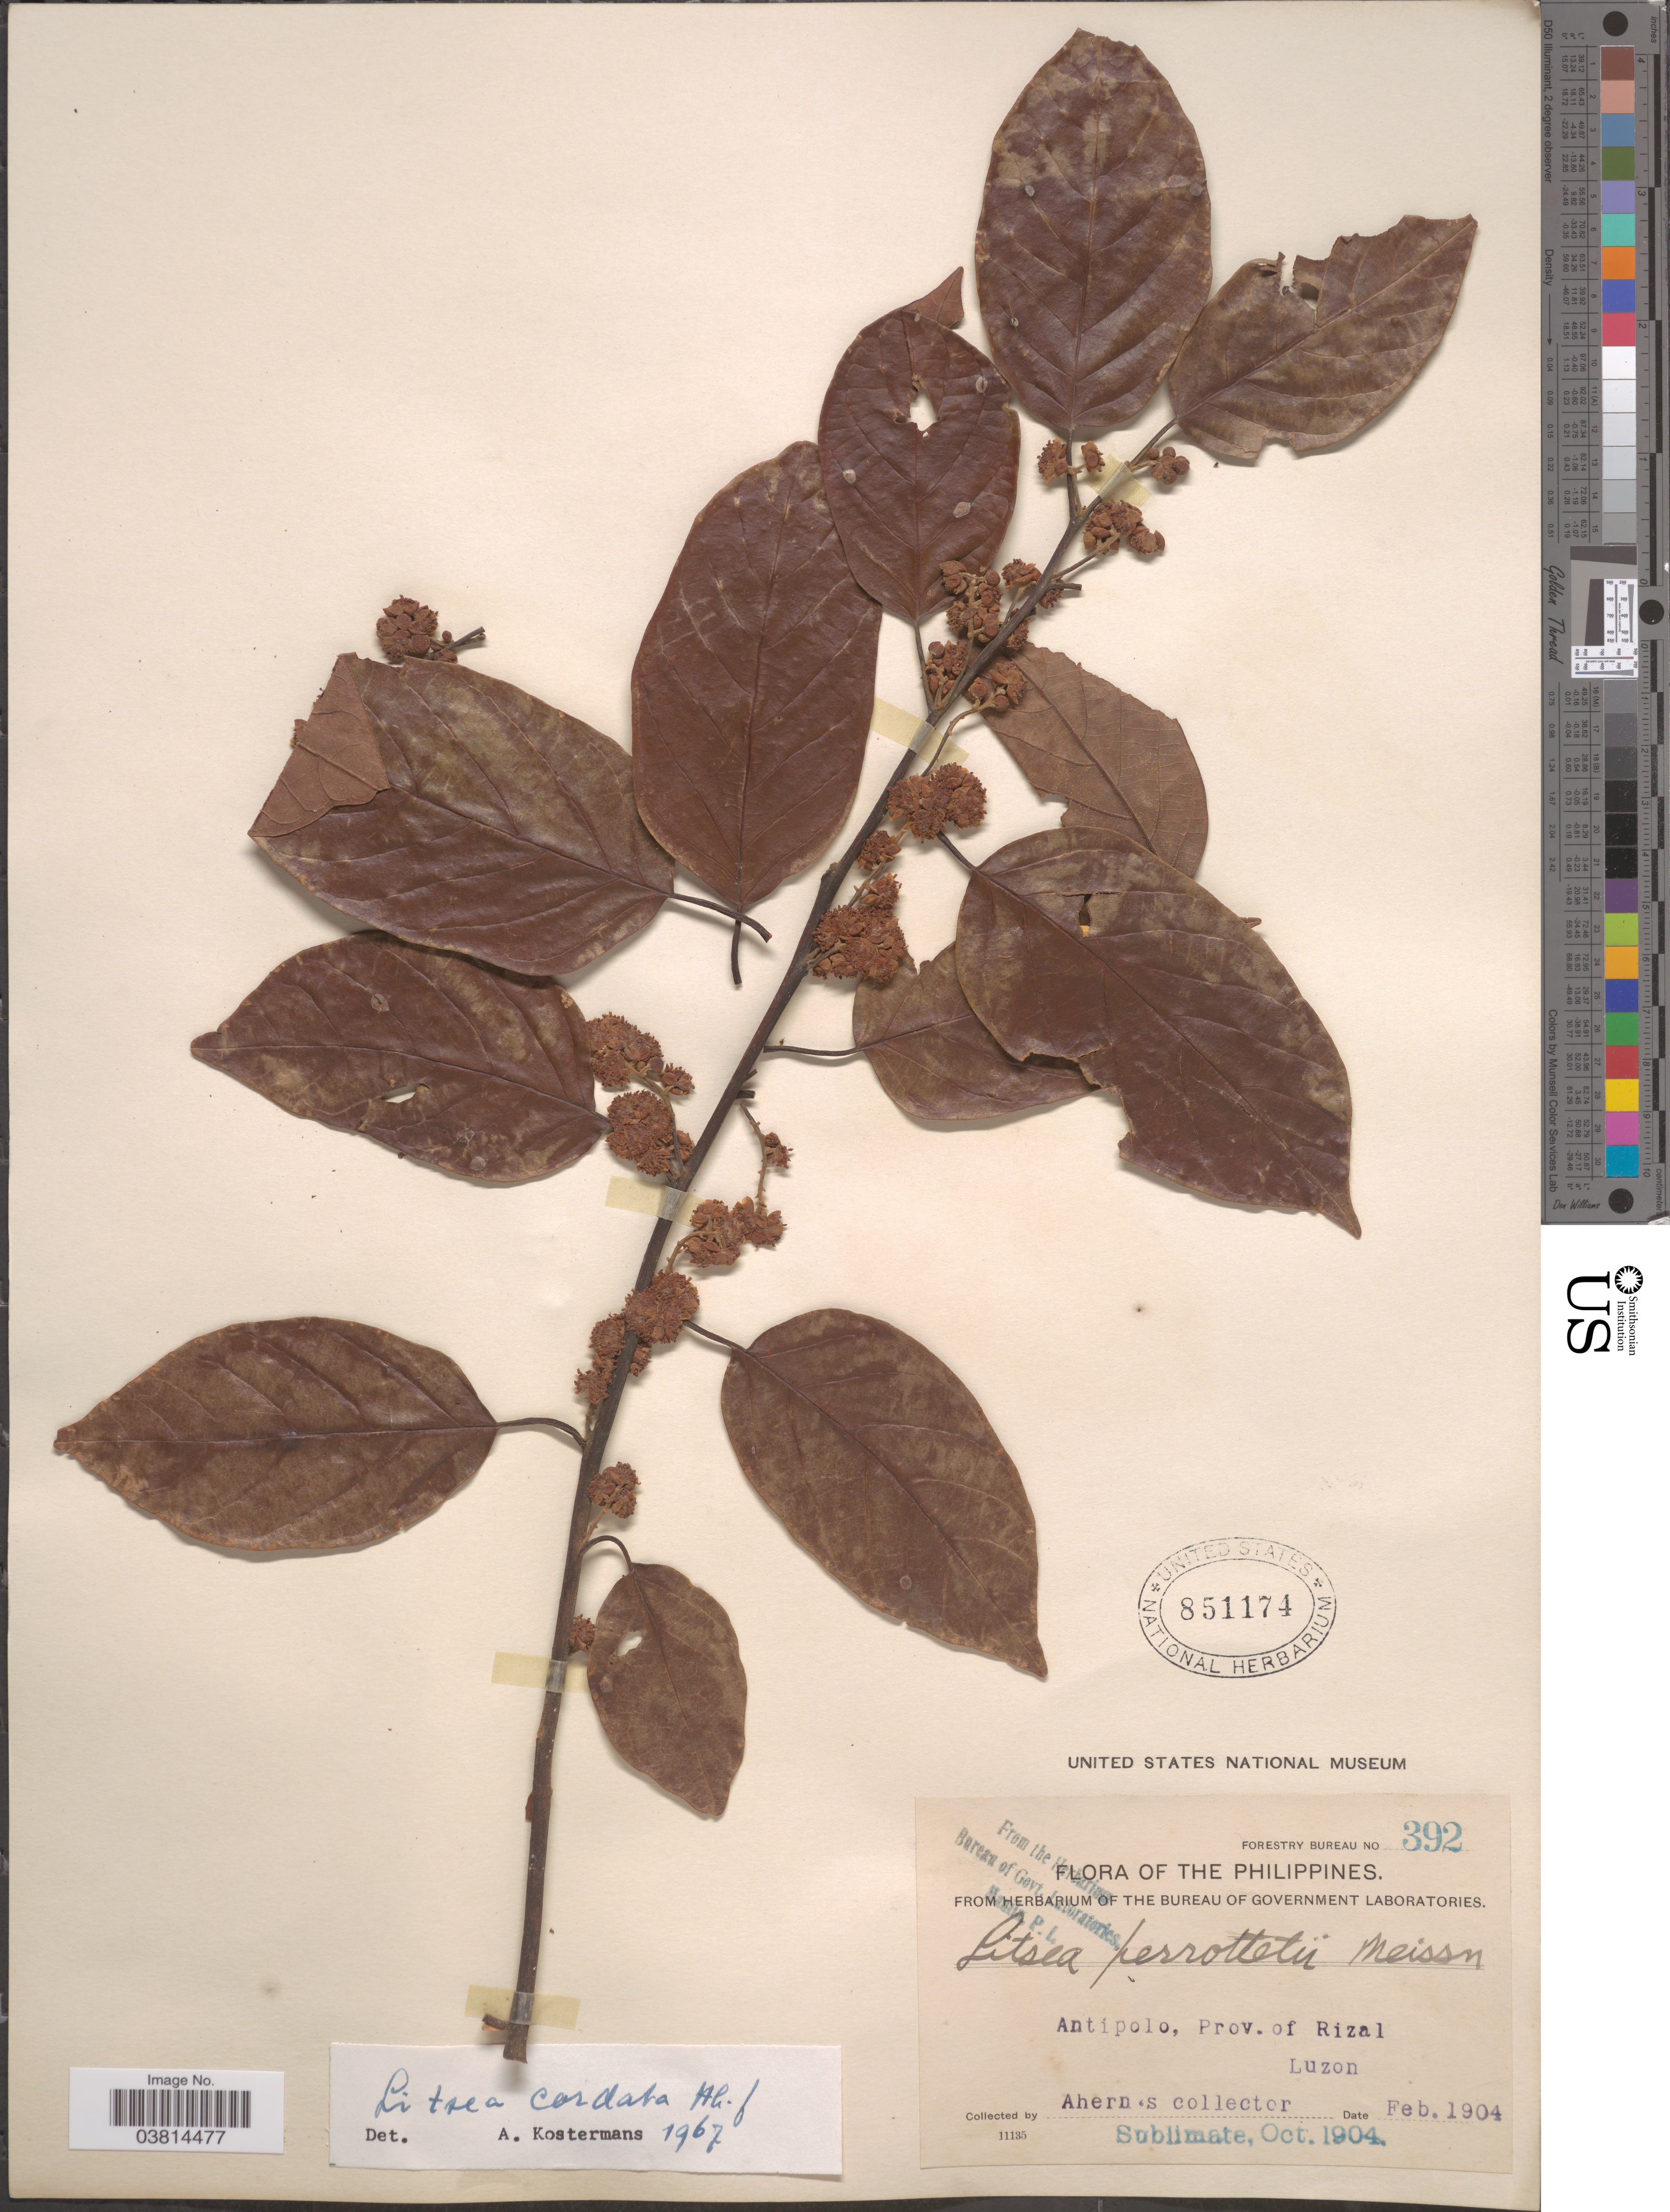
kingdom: Plantae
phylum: Tracheophyta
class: Magnoliopsida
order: Laurales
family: Lauraceae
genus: Litsea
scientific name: Litsea cordata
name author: Hook. f.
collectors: Ahern's collector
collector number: Forestry Bureau 392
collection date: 1904-02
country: Philippines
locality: Antipolo, Prov. of Rizal. Luzon.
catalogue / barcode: US 851174